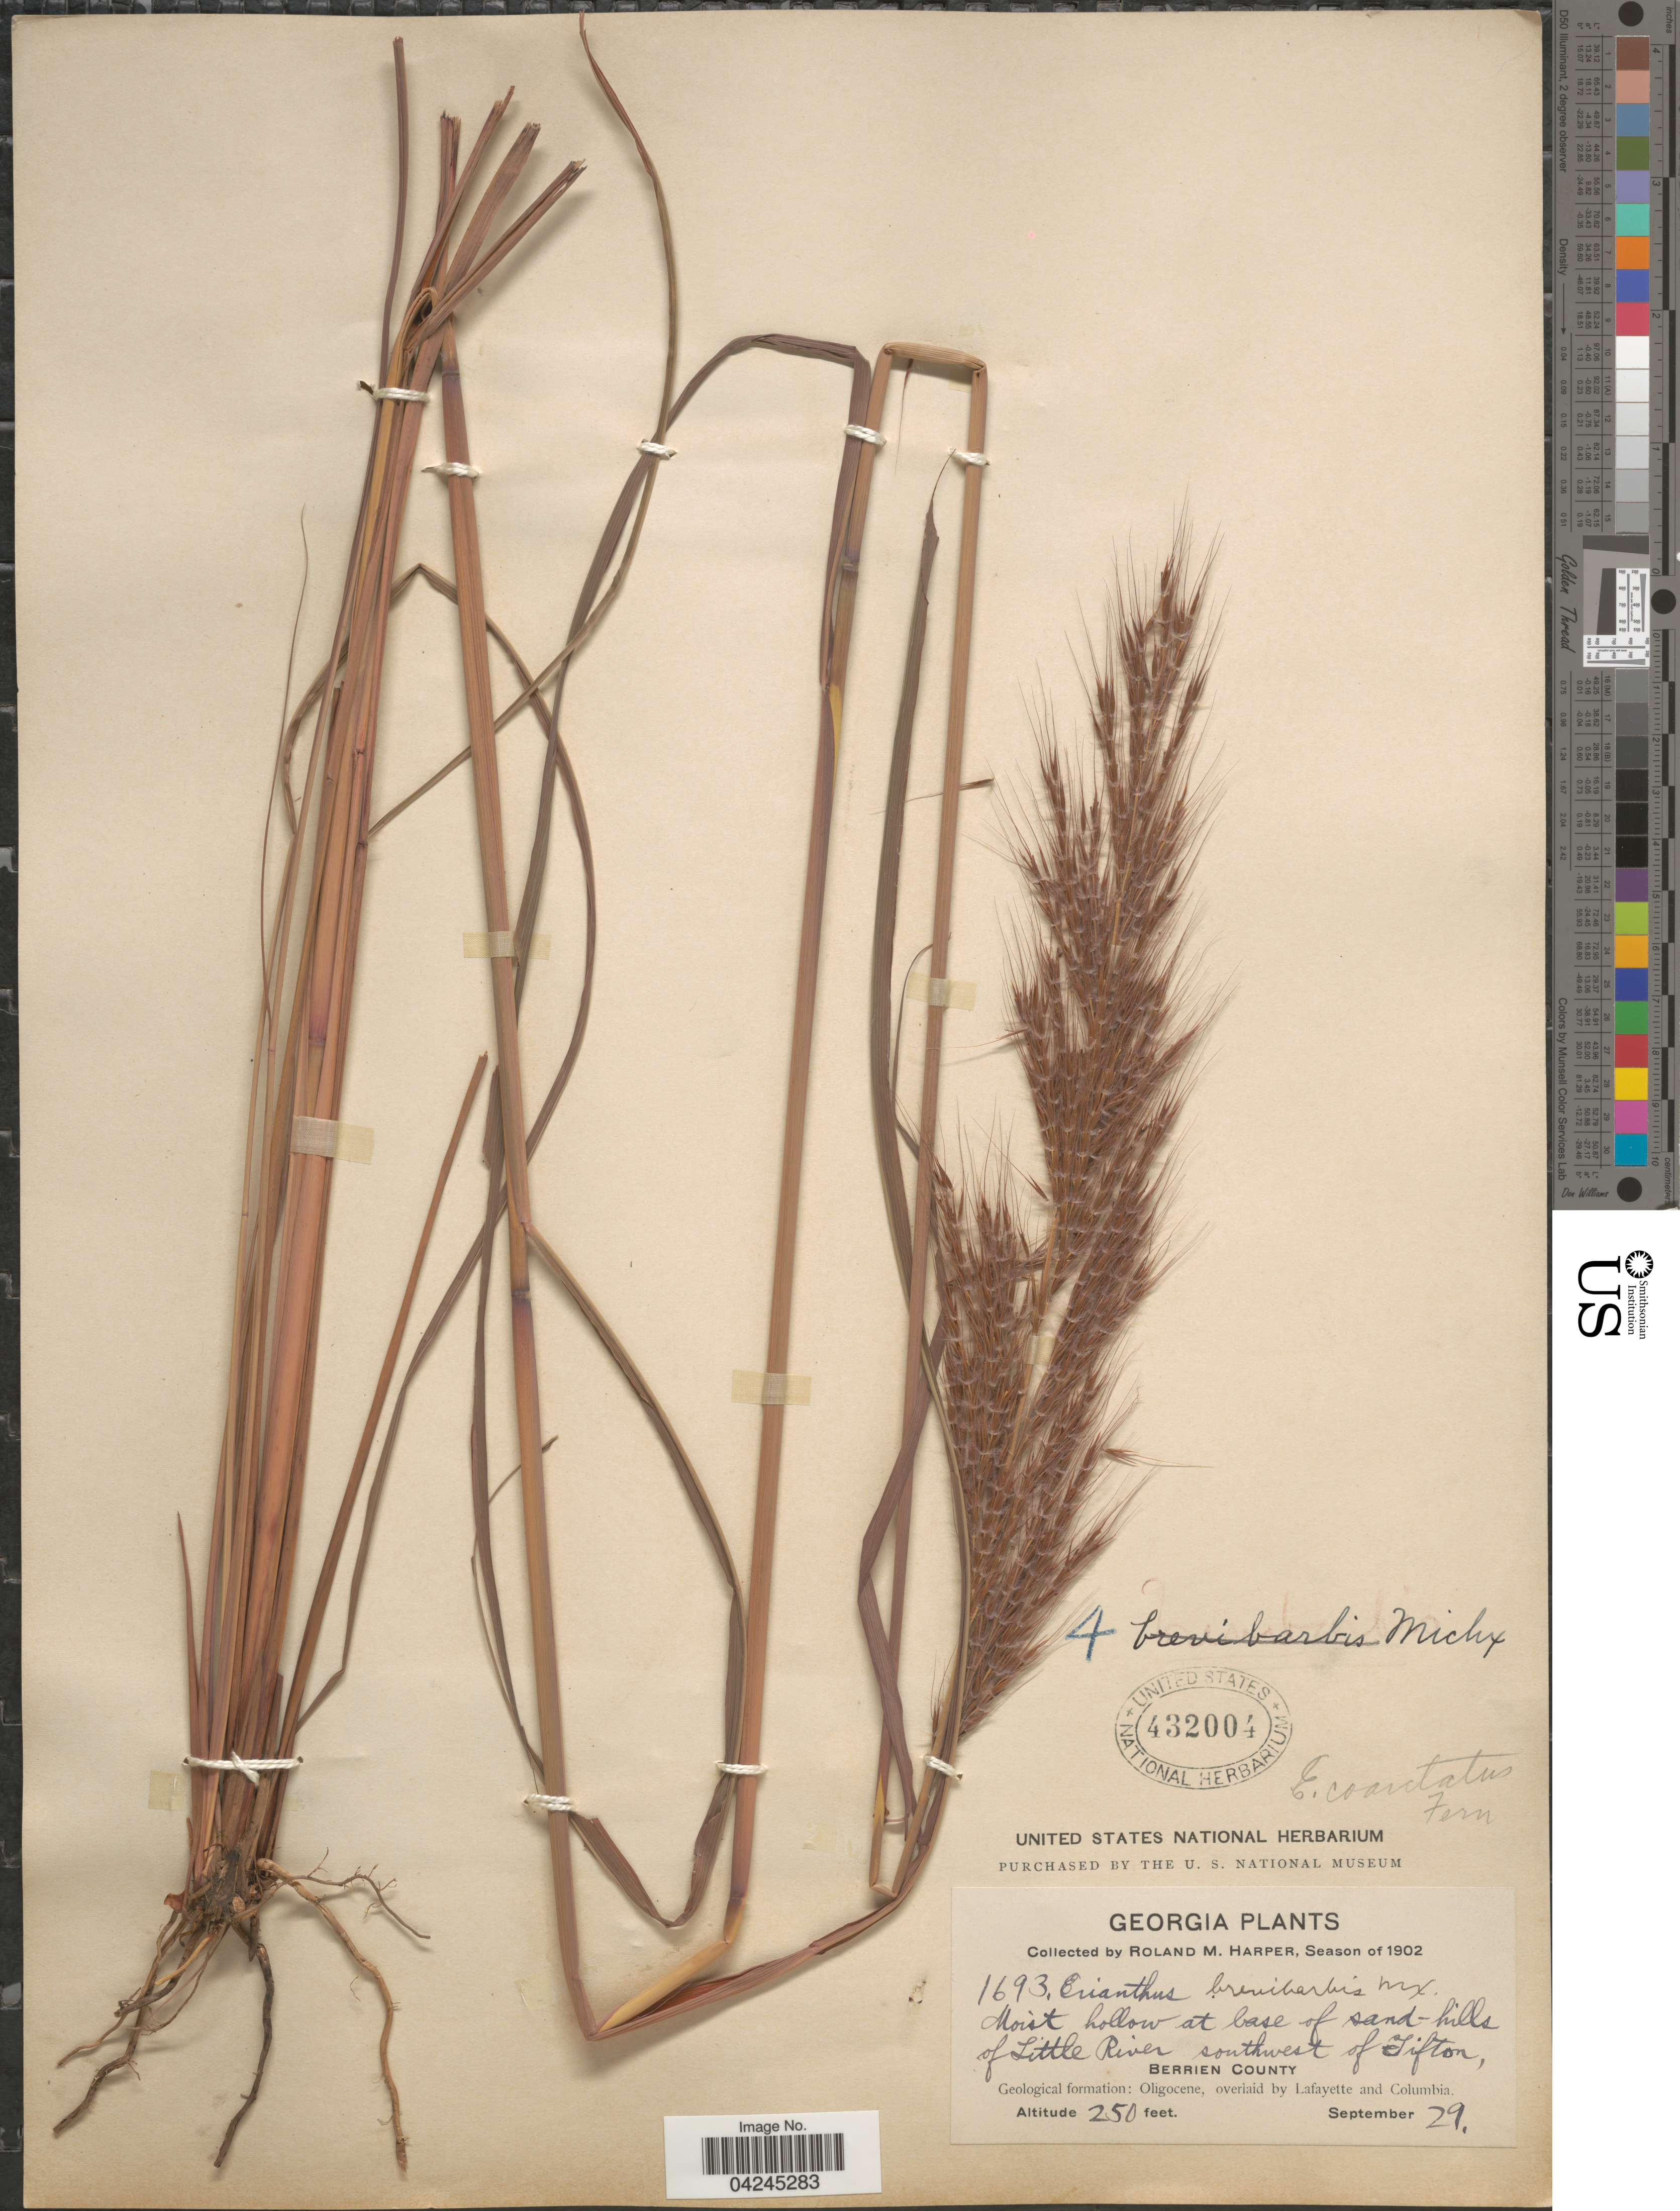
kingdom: Plantae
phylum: Tracheophyta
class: Liliopsida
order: Poales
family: Poaceae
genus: Erianthus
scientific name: Erianthus sp.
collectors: R. M. Harper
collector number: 1693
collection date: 1902-09-29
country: United States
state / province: Georgia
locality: At base of sand-hills of Little River southwest of Tifton, Berrien County. Geological formation: Oligocene, overlaid by Lafayette and Columbia.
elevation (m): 76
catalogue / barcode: US 432004